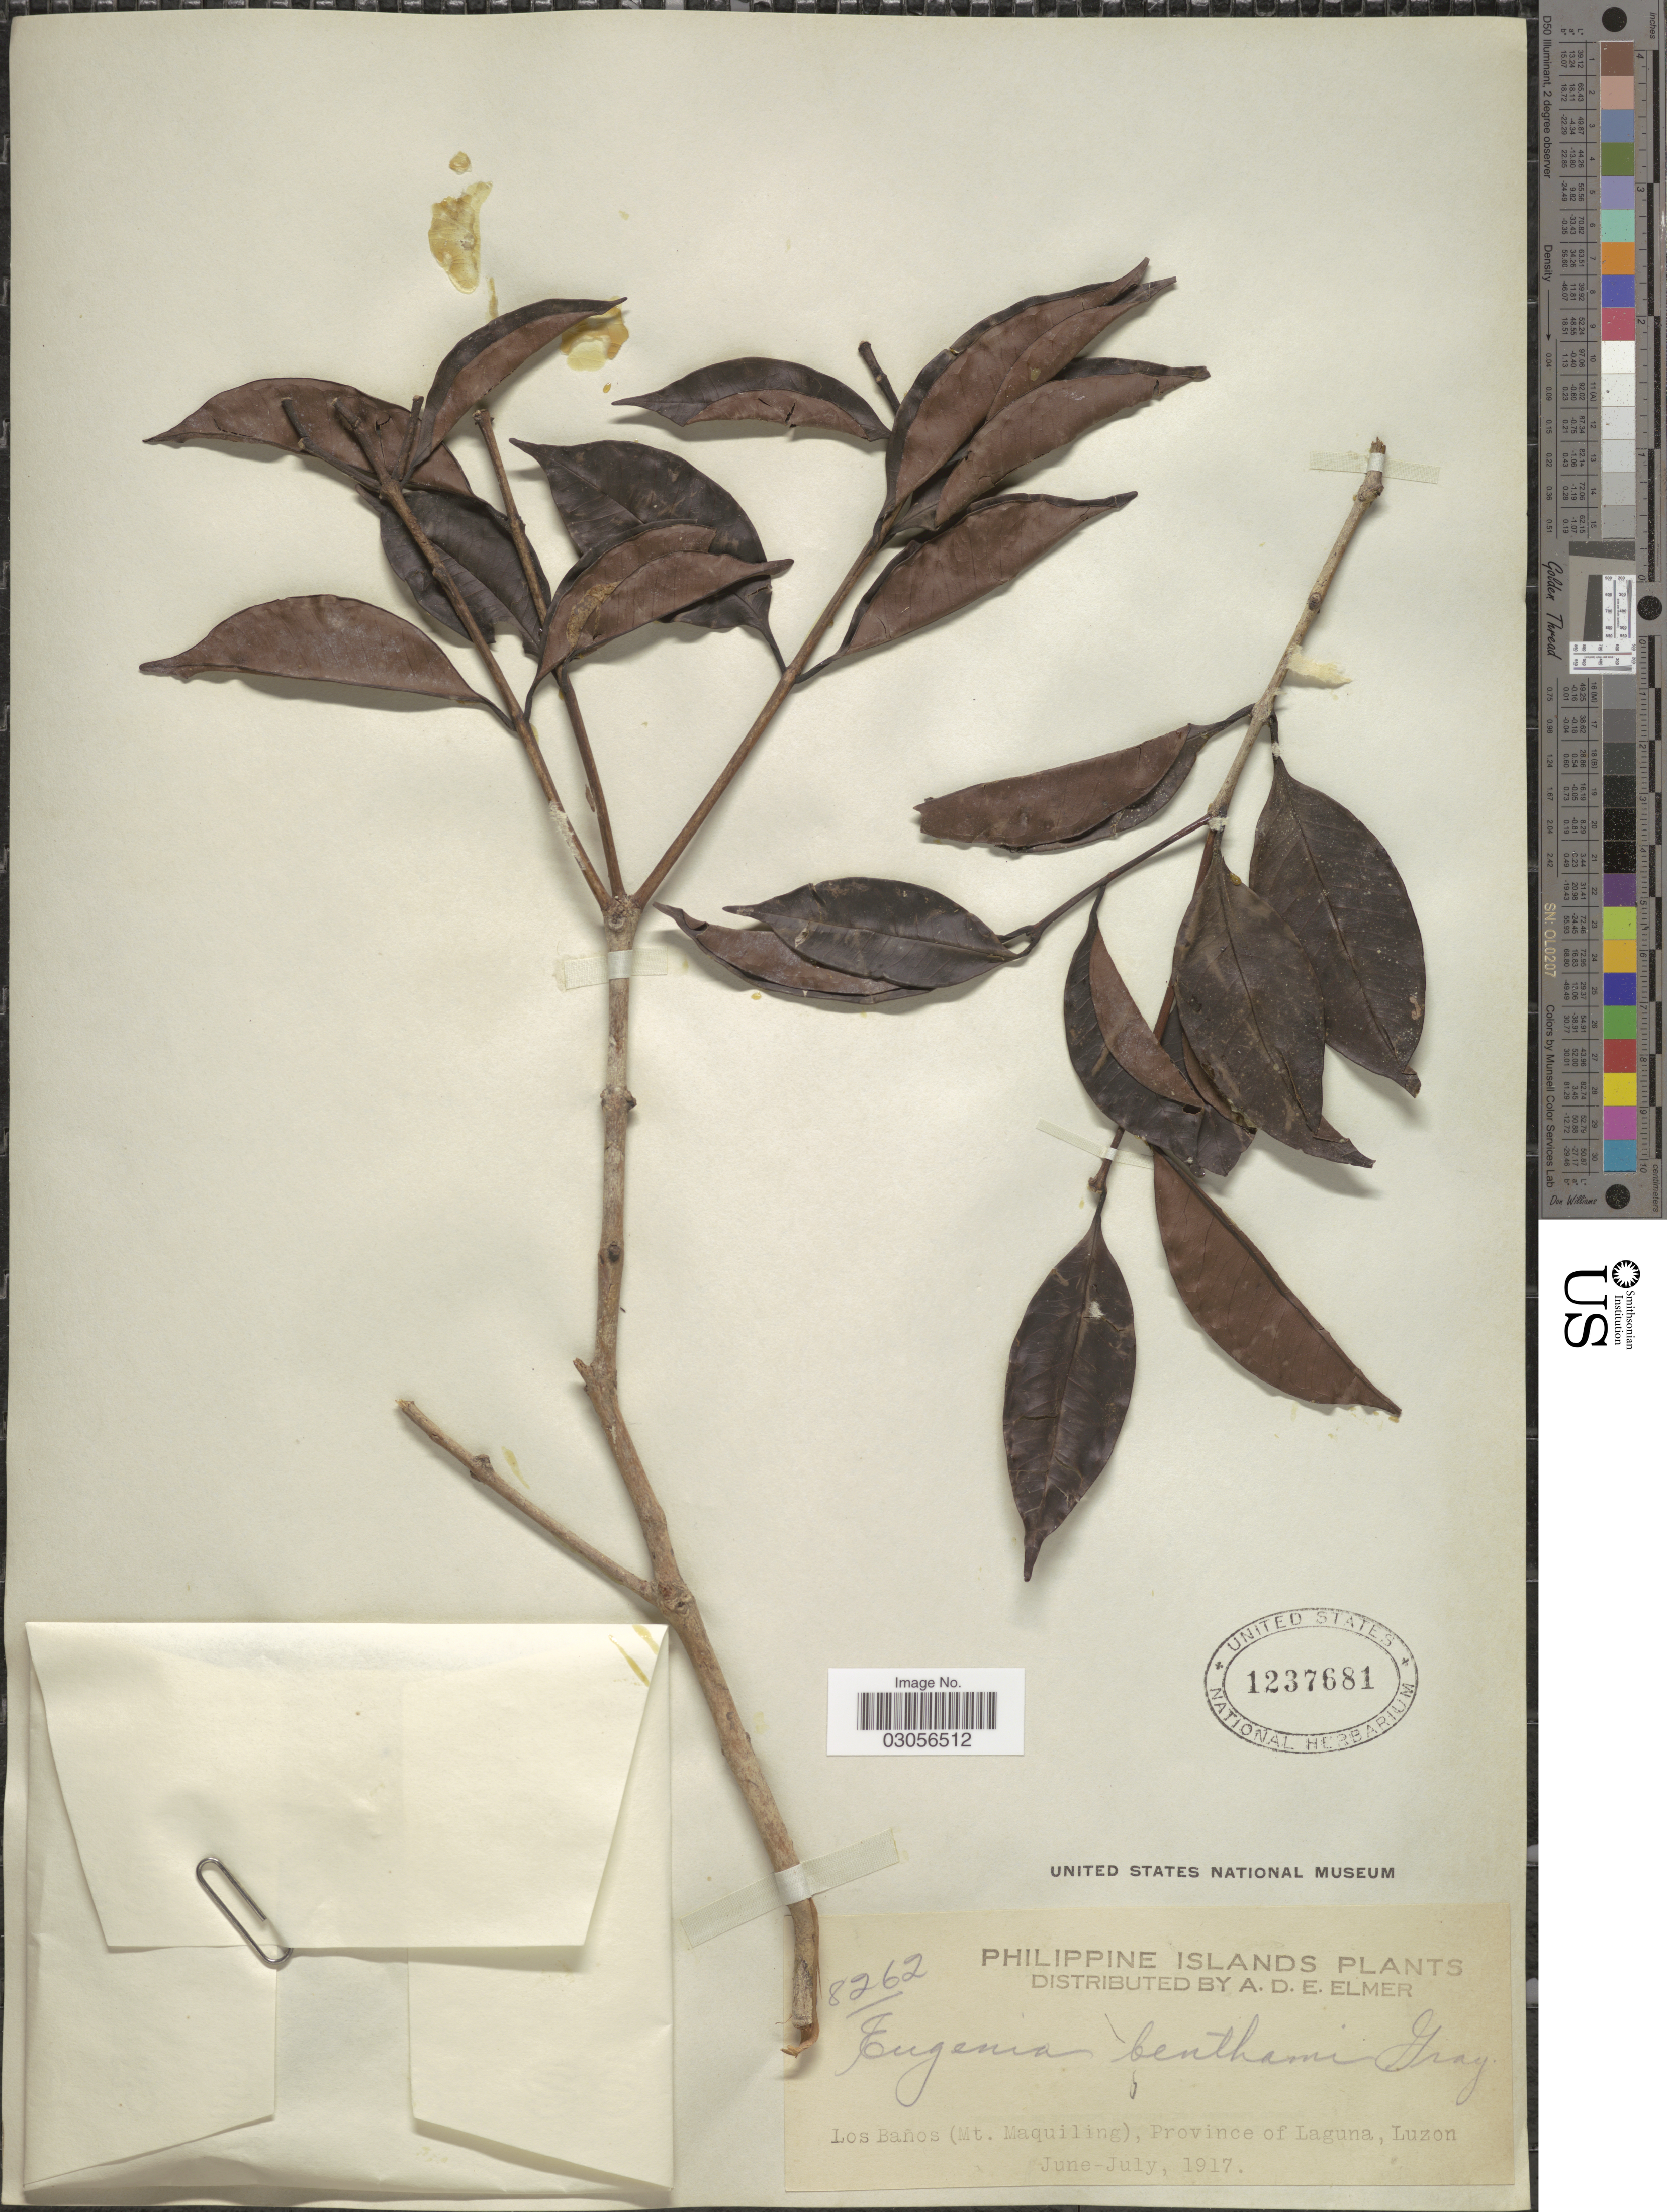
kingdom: Plantae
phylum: Tracheophyta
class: Magnoliopsida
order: Myrtales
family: Myrtaceae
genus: Syzygium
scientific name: Syzygium nitidum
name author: Benth.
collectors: A. D. E. Elmer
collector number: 8262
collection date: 1917-06/1917-07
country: Philippines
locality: Philippine Islands, Los Baños (Mt. Maquiling), Province of Laguna, Luzon.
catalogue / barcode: US 1237681